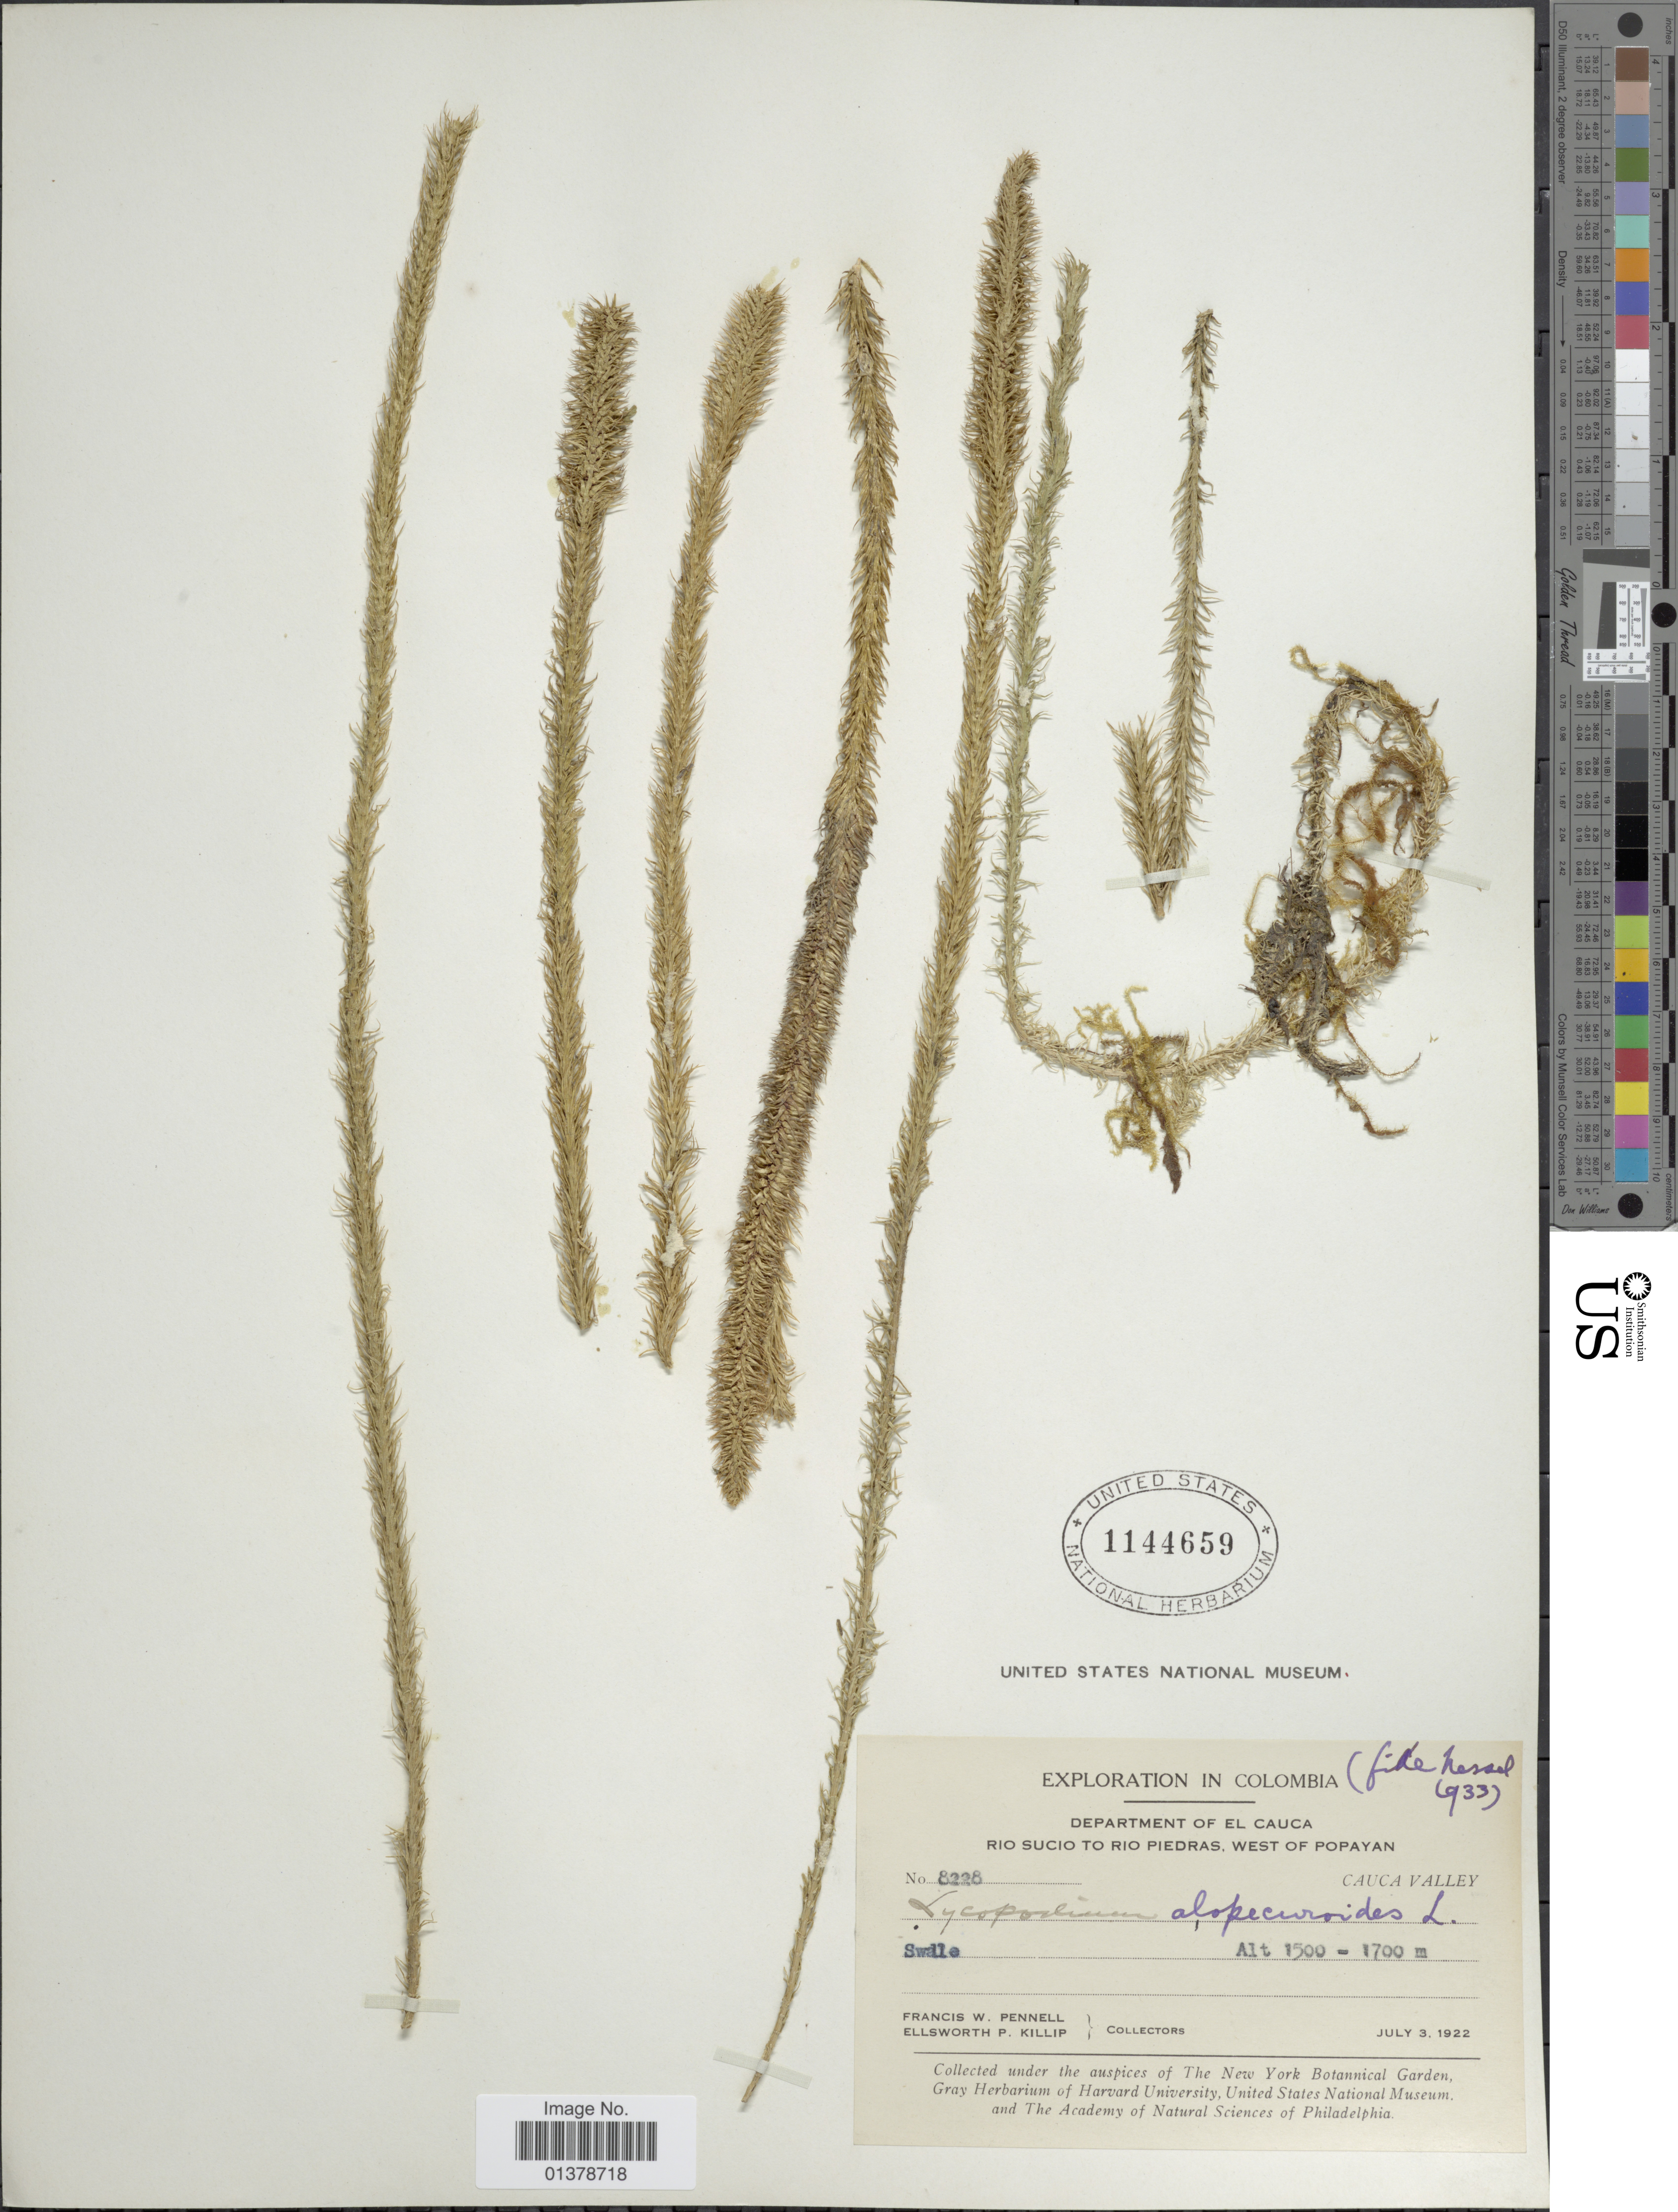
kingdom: Plantae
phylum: Tracheophyta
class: Lycopodiopsida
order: Lycopodiales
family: Lycopodiaceae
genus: Lycopodiella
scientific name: Lycopodiella alopecuroides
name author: (L.) Cranfill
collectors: F. W. Pennell & E. P. Killip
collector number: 8228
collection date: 1922-07-03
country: Colombia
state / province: Cauca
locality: Rio Sucuo to Rio Piedras, West of Popoyan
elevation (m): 1500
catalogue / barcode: US 1144659